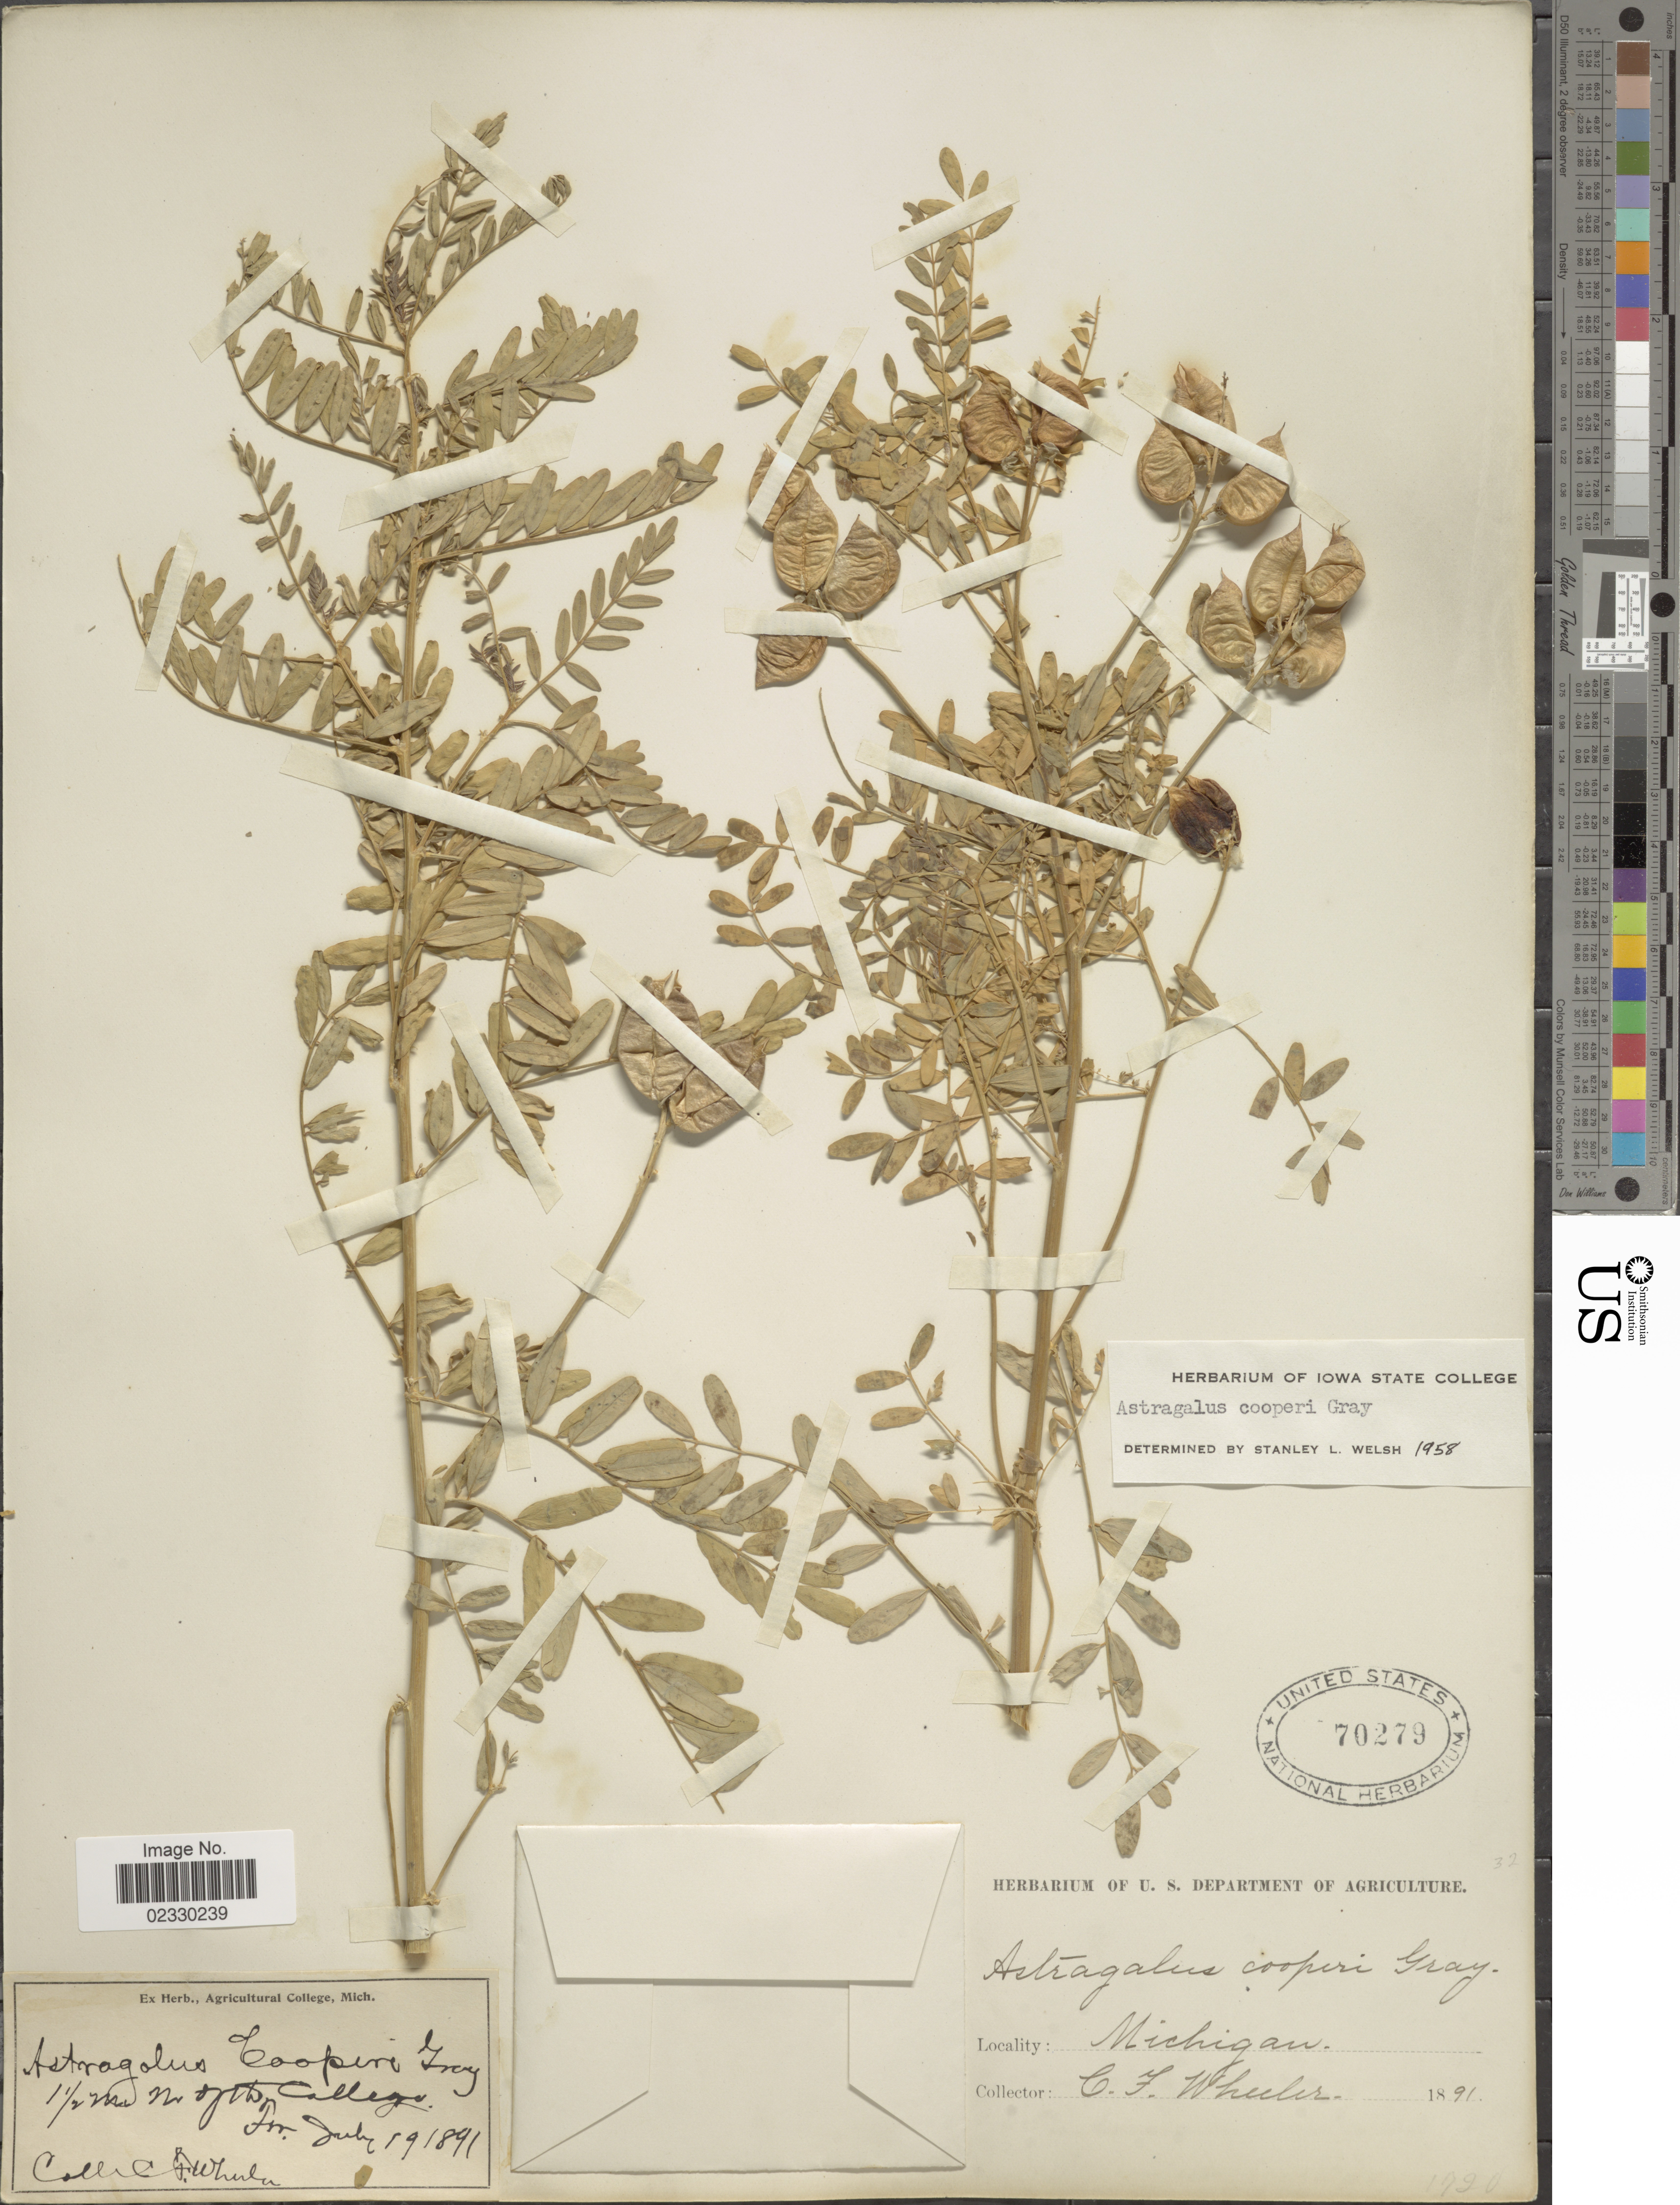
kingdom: Plantae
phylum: Tracheophyta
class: Magnoliopsida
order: Fabales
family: Fabaceae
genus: Astragalus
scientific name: Astragalus cooperi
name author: A. Gray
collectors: C. Wheeler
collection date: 1891-07-19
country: United States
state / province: Michigan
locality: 1½ mi N. of The College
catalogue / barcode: US 70279